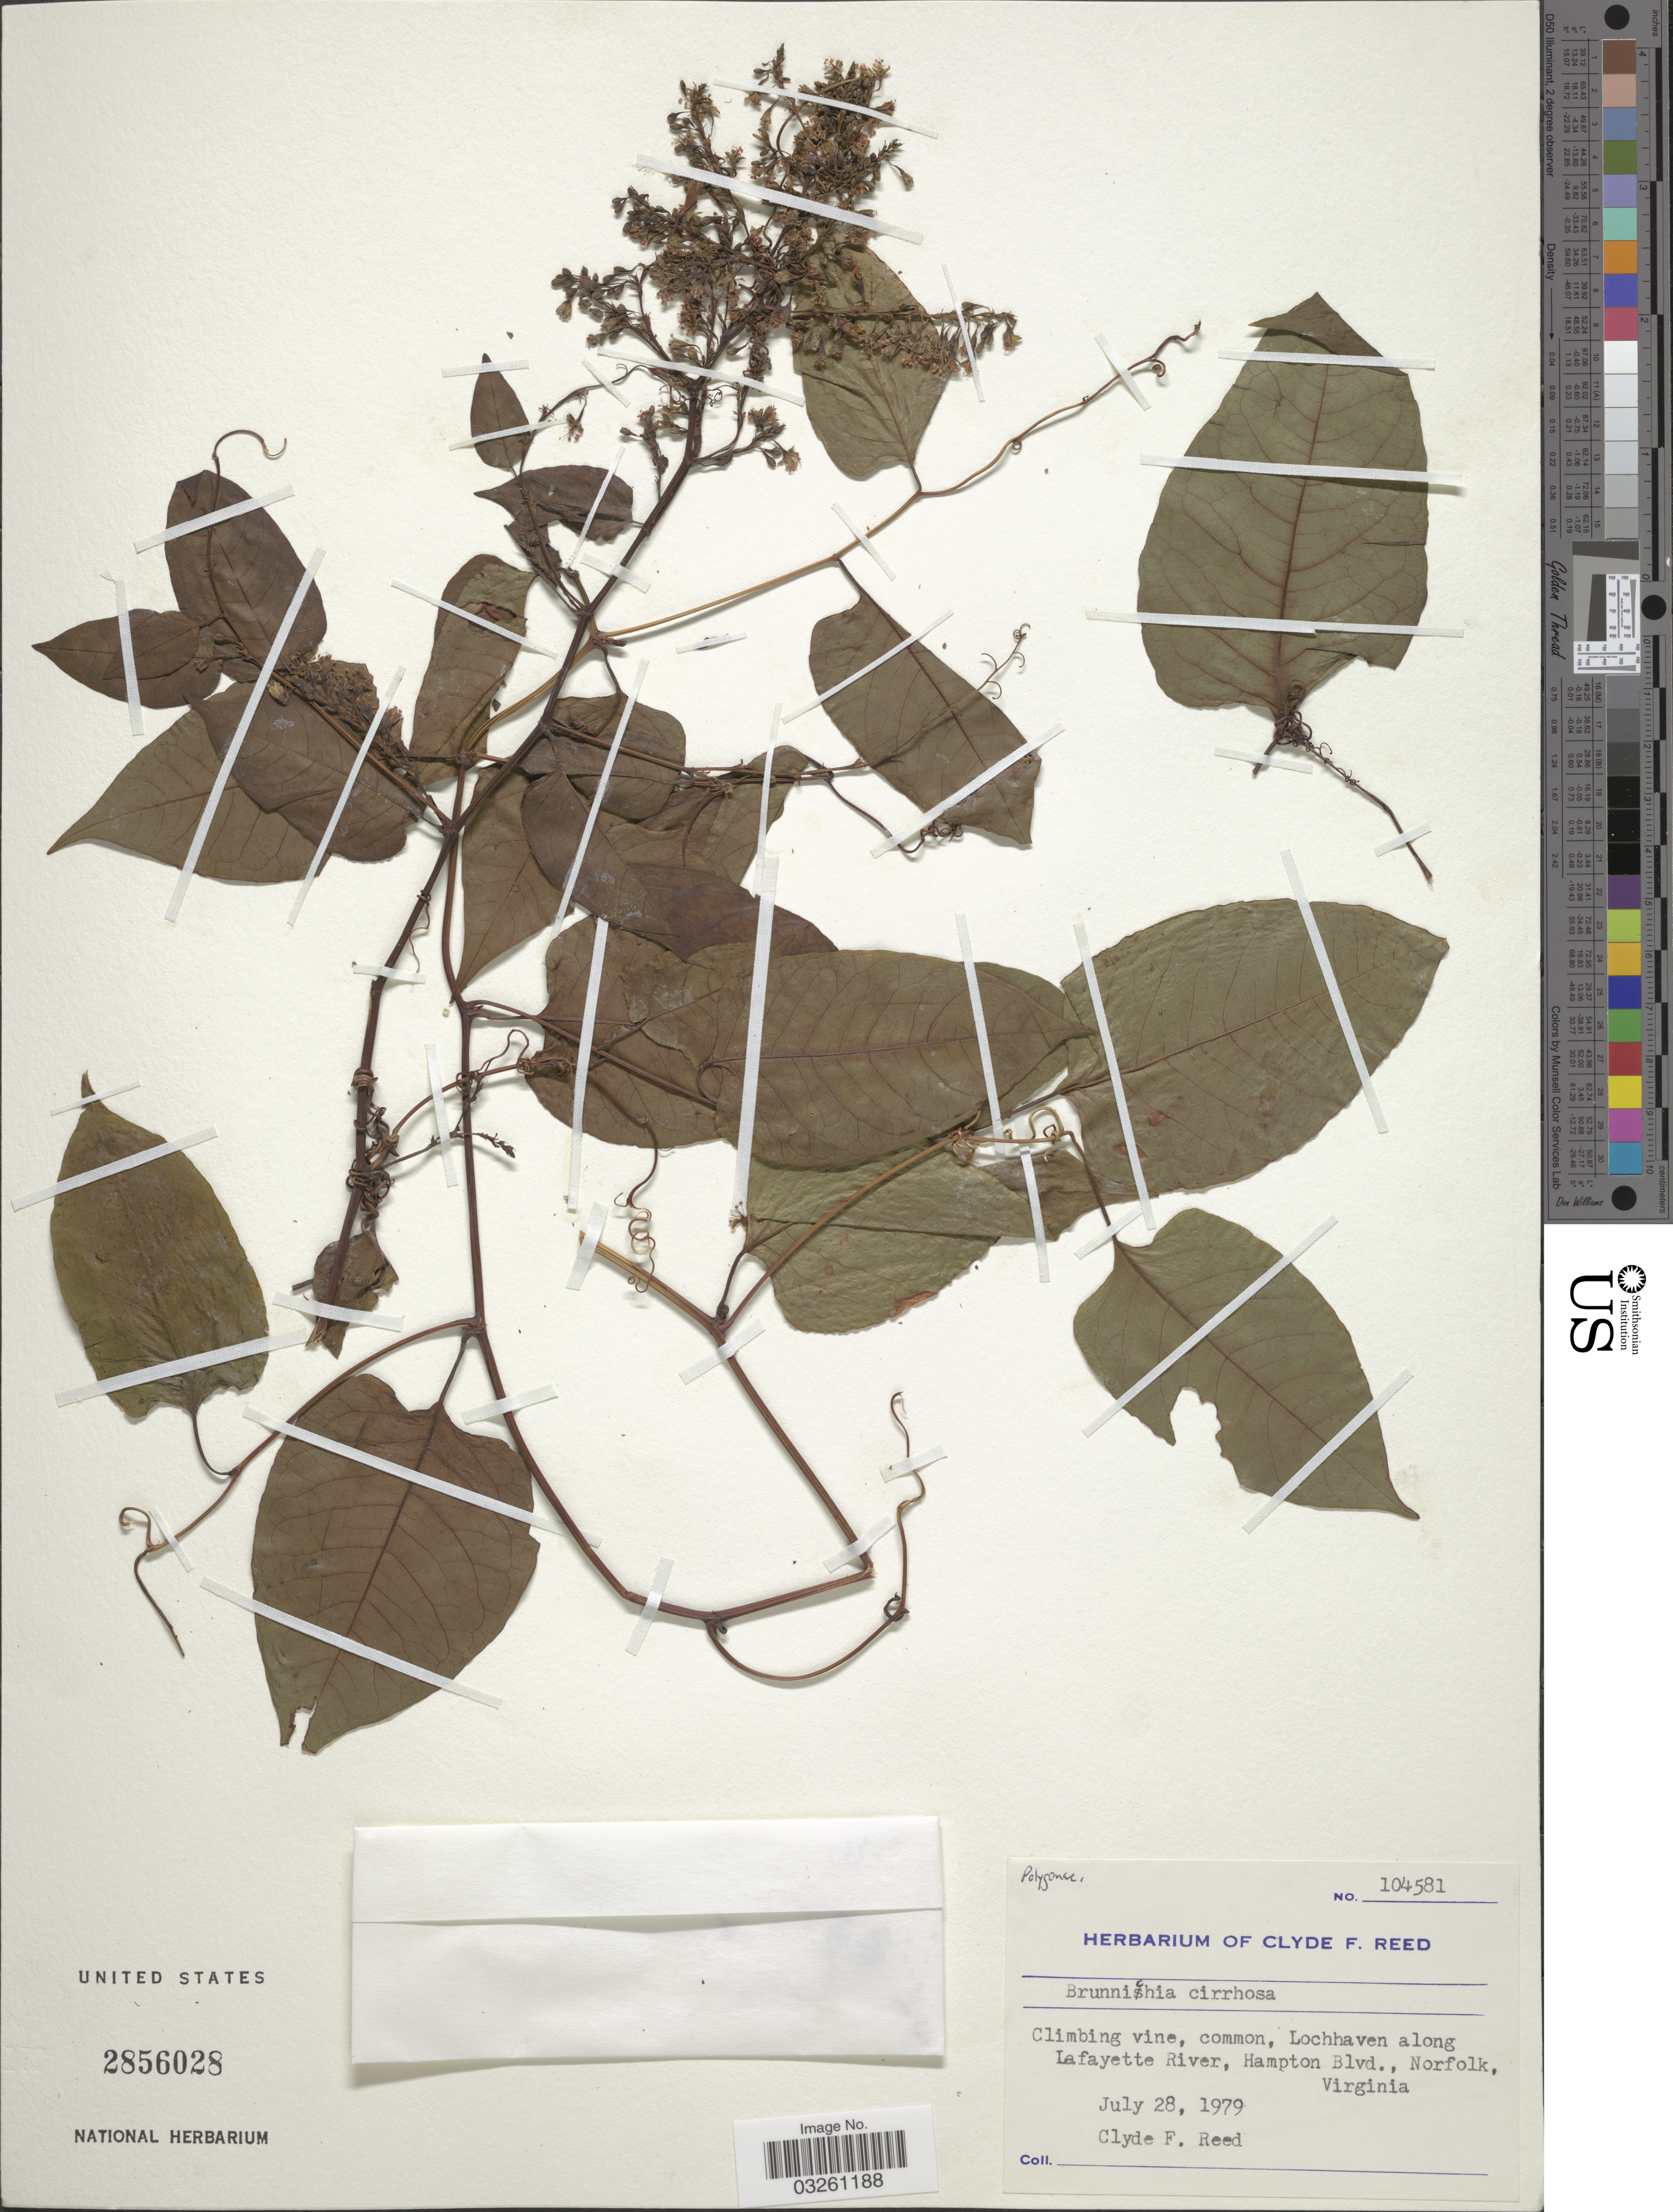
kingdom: Plantae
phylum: Tracheophyta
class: Magnoliopsida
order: Caryophyllales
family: Polygonaceae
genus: Brunnichia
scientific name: Brunnichia cirrhosa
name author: Gaertn.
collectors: C. F. Reed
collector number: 104581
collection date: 1979-07-28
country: United States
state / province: Virginia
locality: Lochhaven along Lafayette River, Hampton Blvd., Norfolk.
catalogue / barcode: US 2856028